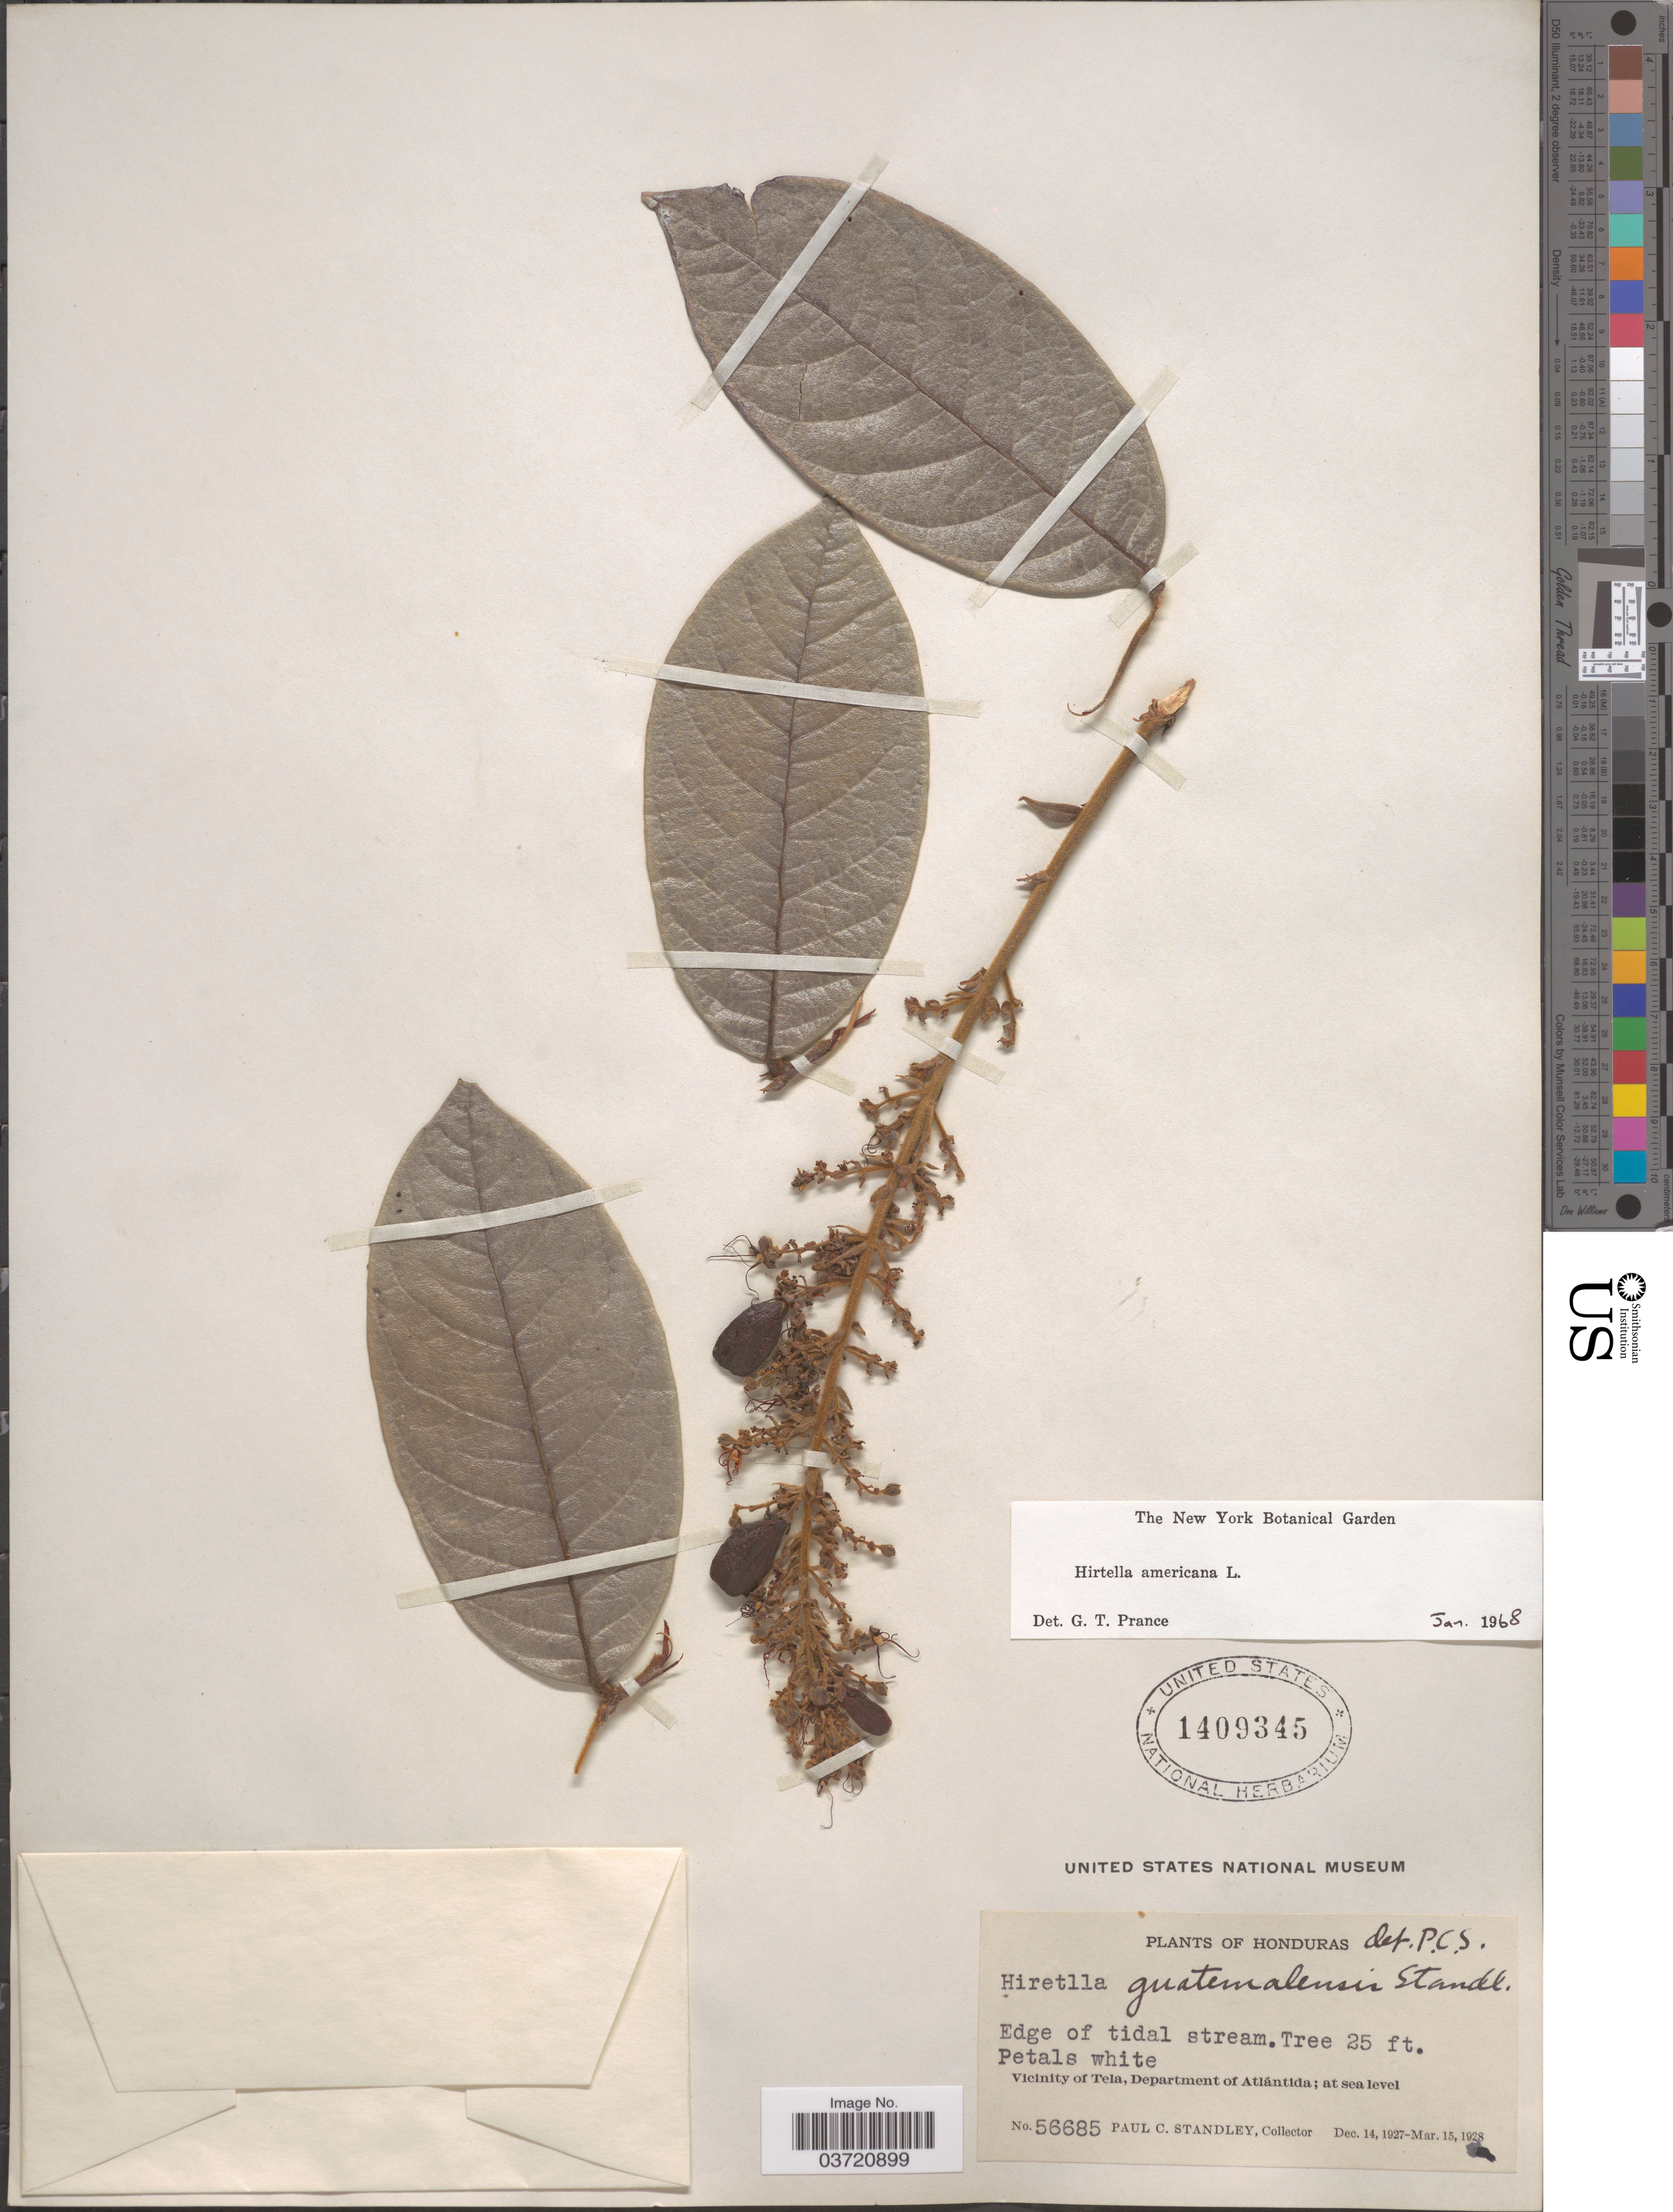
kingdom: Plantae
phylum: Tracheophyta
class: Magnoliopsida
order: Malpighiales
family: Chrysobalanaceae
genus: Hirtella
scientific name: Hirtella americana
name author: L.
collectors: P. C. Standley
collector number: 56685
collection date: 1927-12-14/1928-03-15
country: Honduras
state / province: Atlantida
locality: Vicinity of Tela, Department of Atlántida.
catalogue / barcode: US 1409345